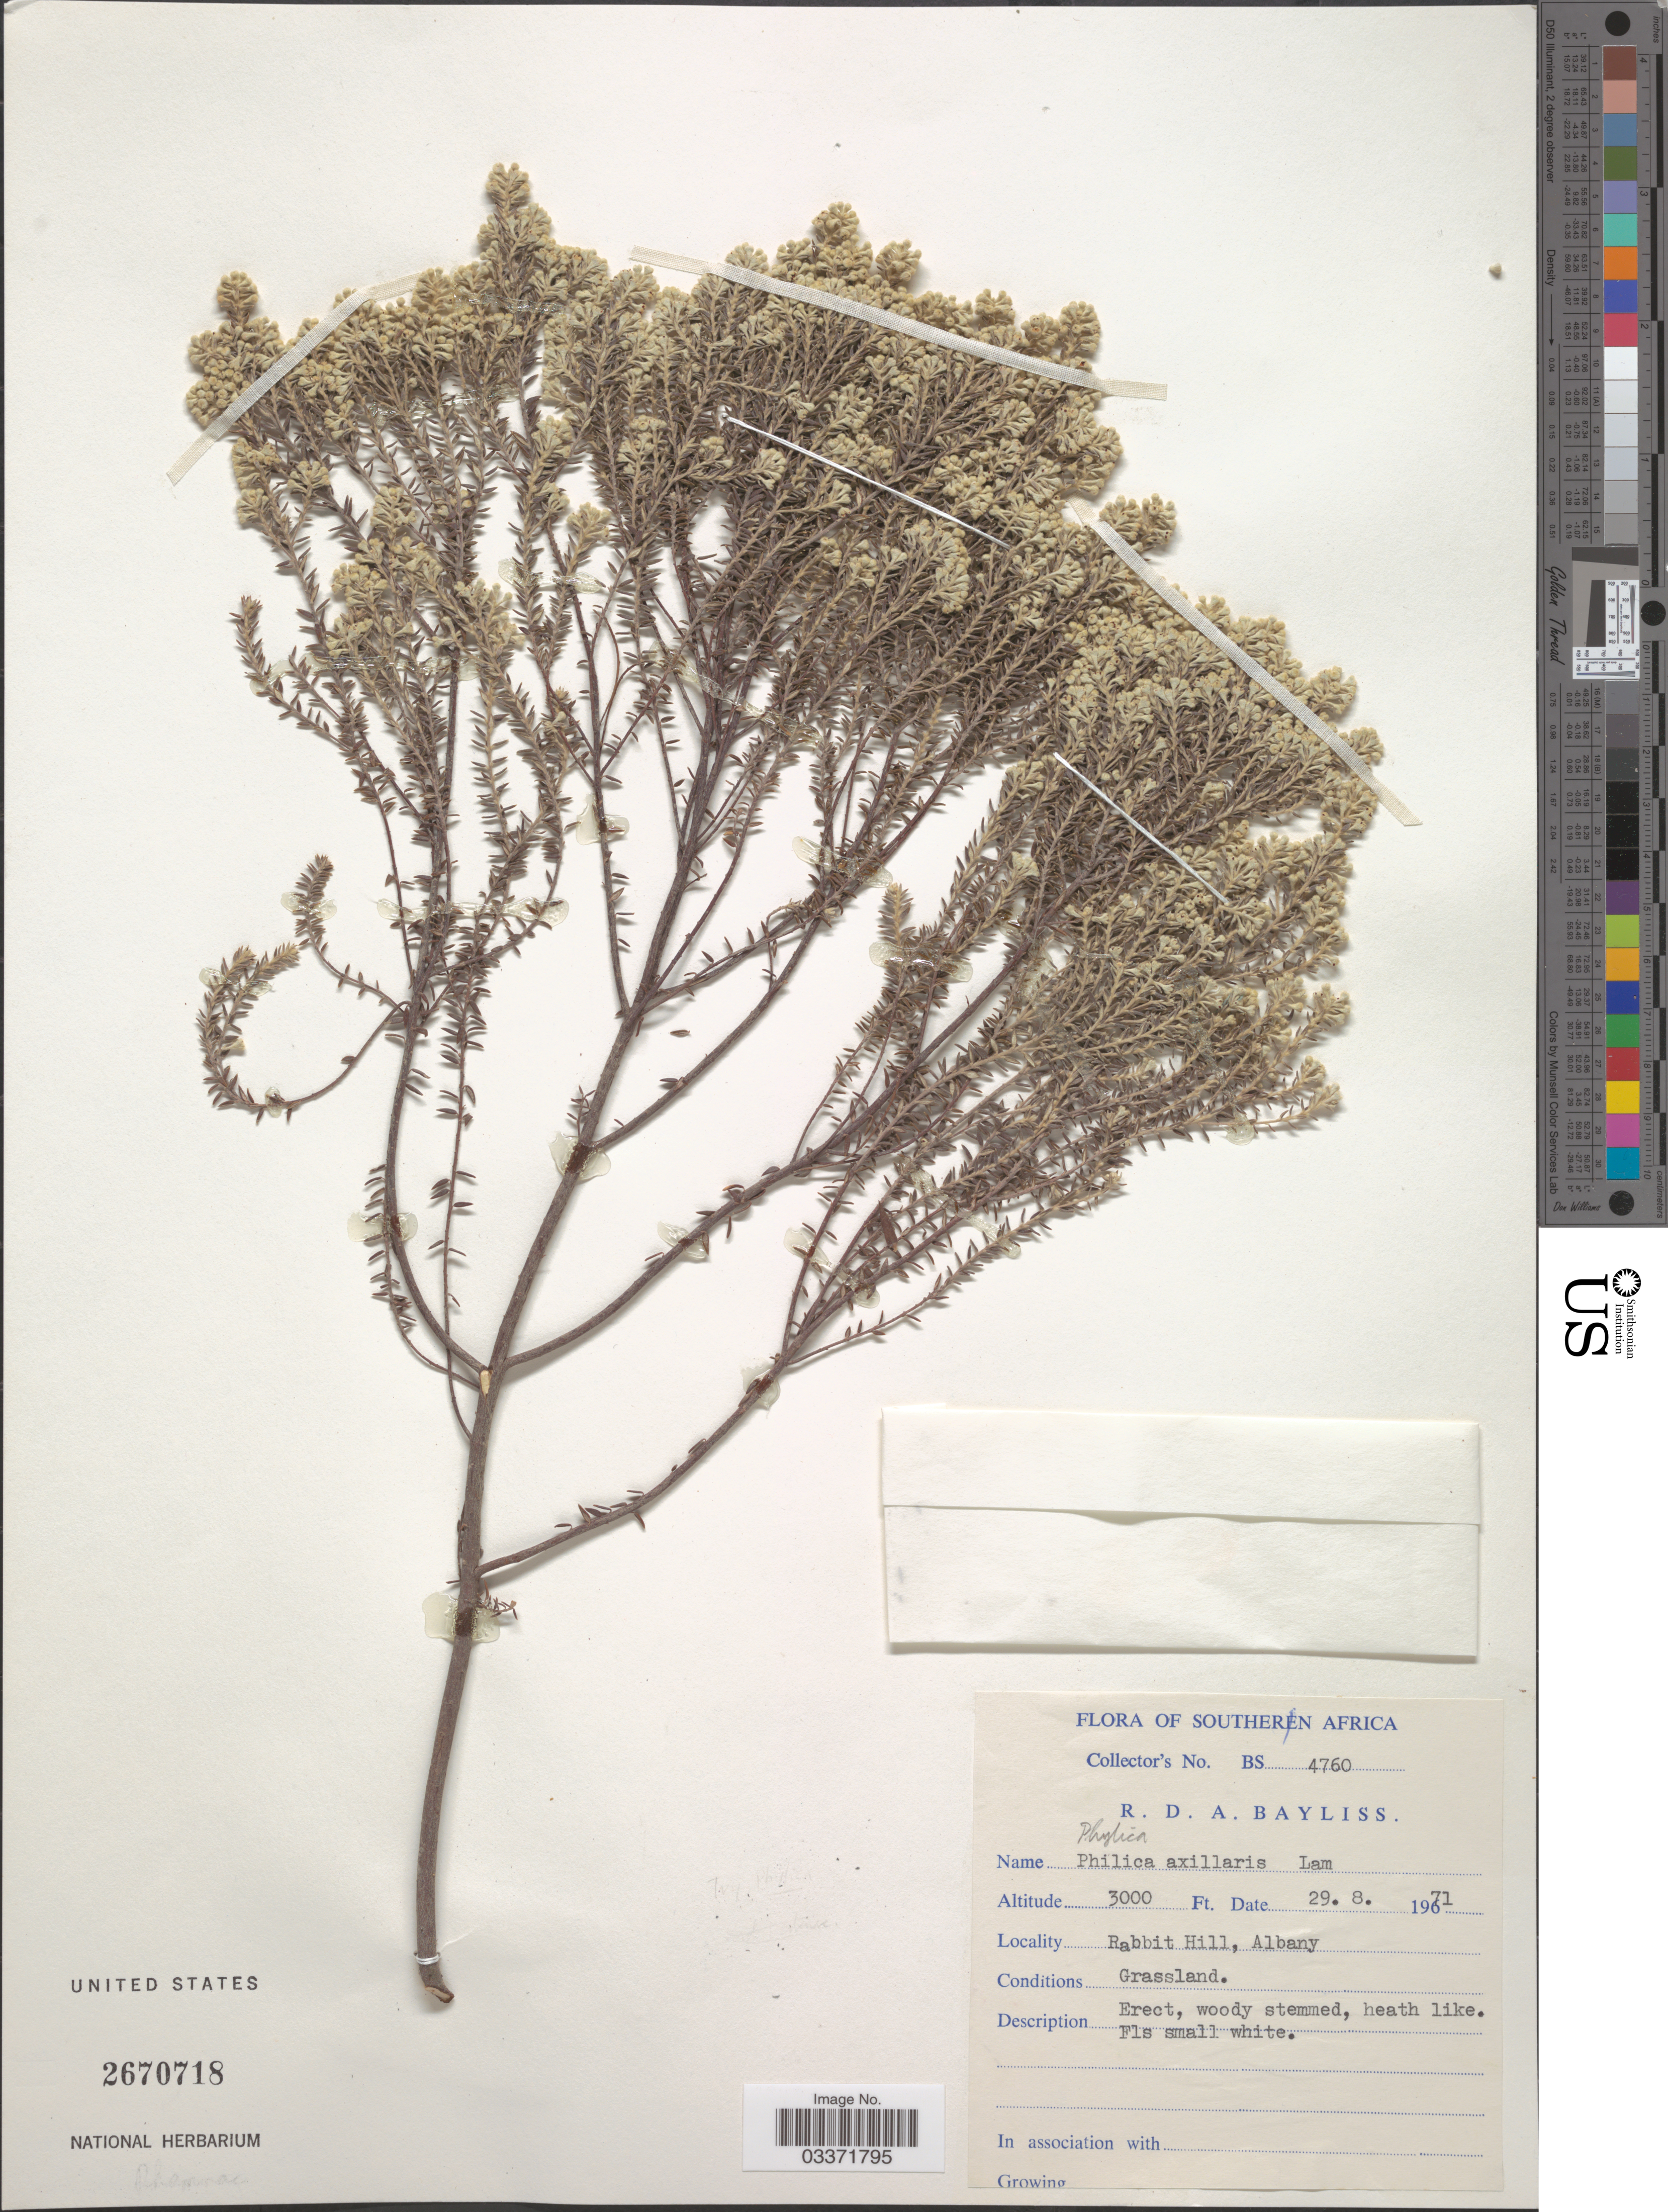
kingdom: Plantae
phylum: Tracheophyta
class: Magnoliopsida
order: Rosales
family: Rhamnaceae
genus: Phylica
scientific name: Phylica axillaris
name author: Lam.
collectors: R. Bayliss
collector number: BS4760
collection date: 1971-08-29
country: South Africa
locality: Southern Africa, Rabbit Hill, Albany.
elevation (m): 914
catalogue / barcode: US 2670718